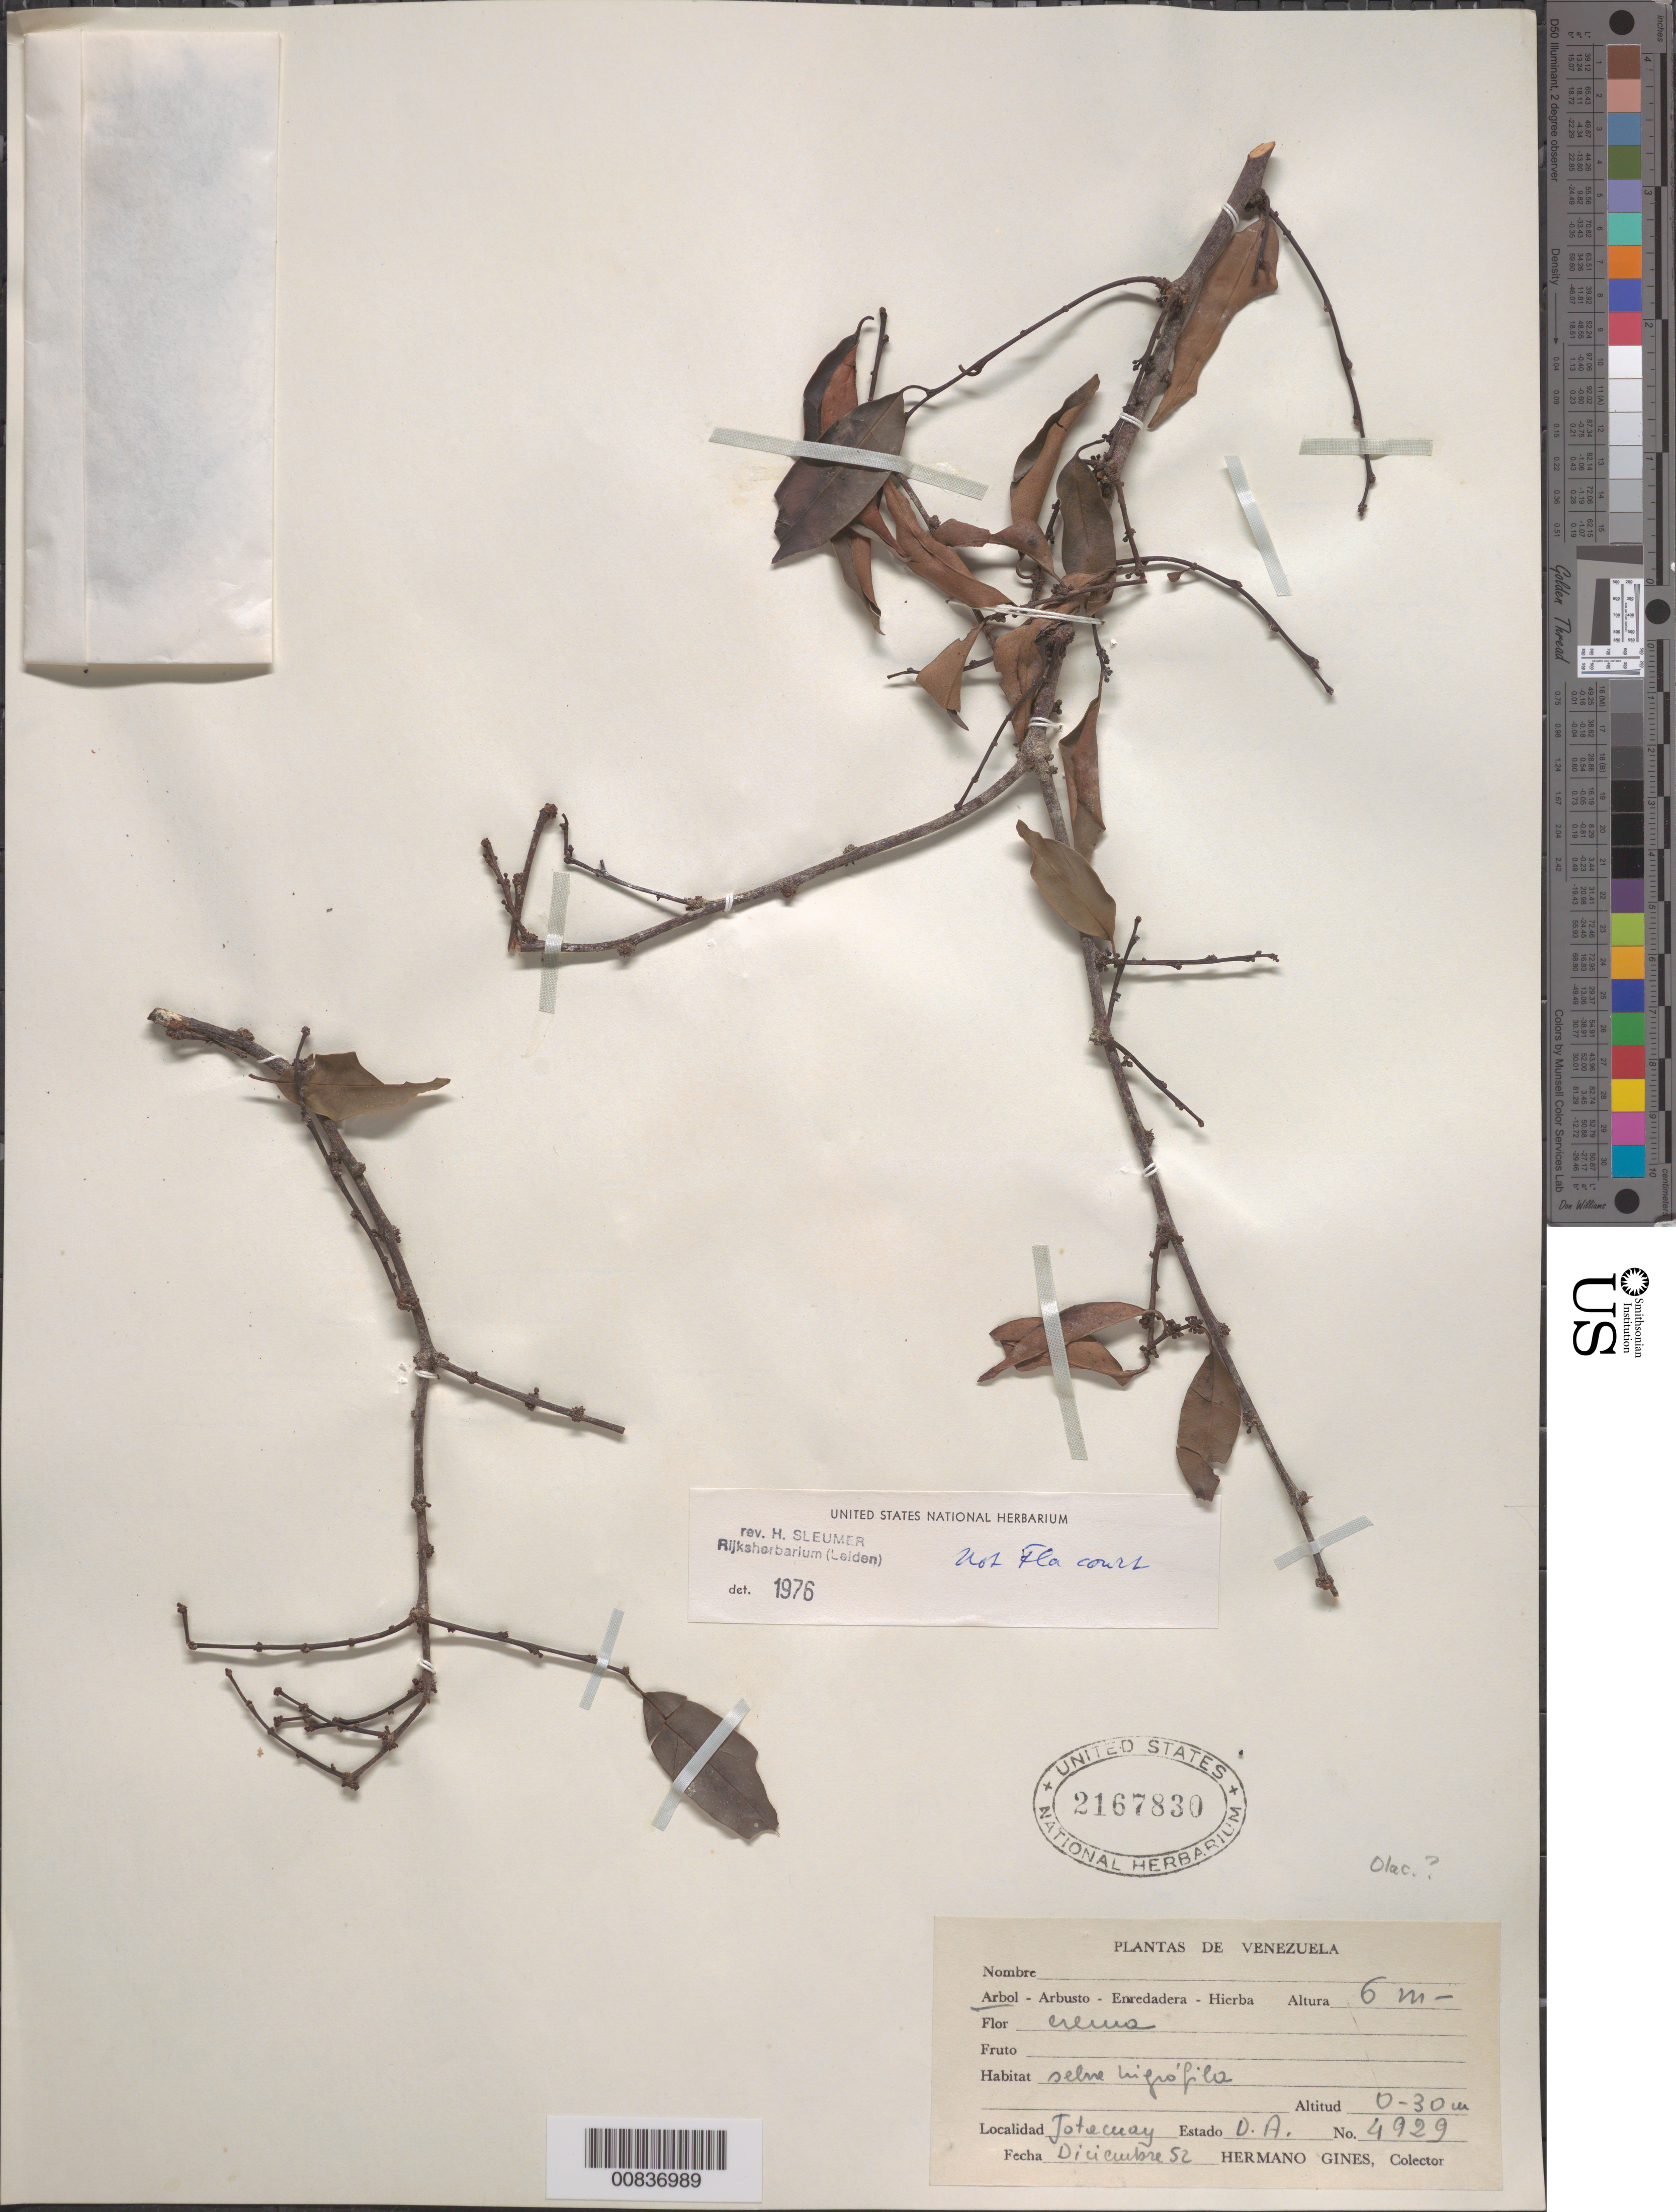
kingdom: Plantae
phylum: Tracheophyta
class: Magnoliopsida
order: Santalales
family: Olacaceae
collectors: H. Gines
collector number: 4929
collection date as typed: Dec-52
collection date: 1952-12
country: Venezuela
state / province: Delta Amacuro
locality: Jotacuay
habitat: Selva higrofila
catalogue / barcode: US 2167830